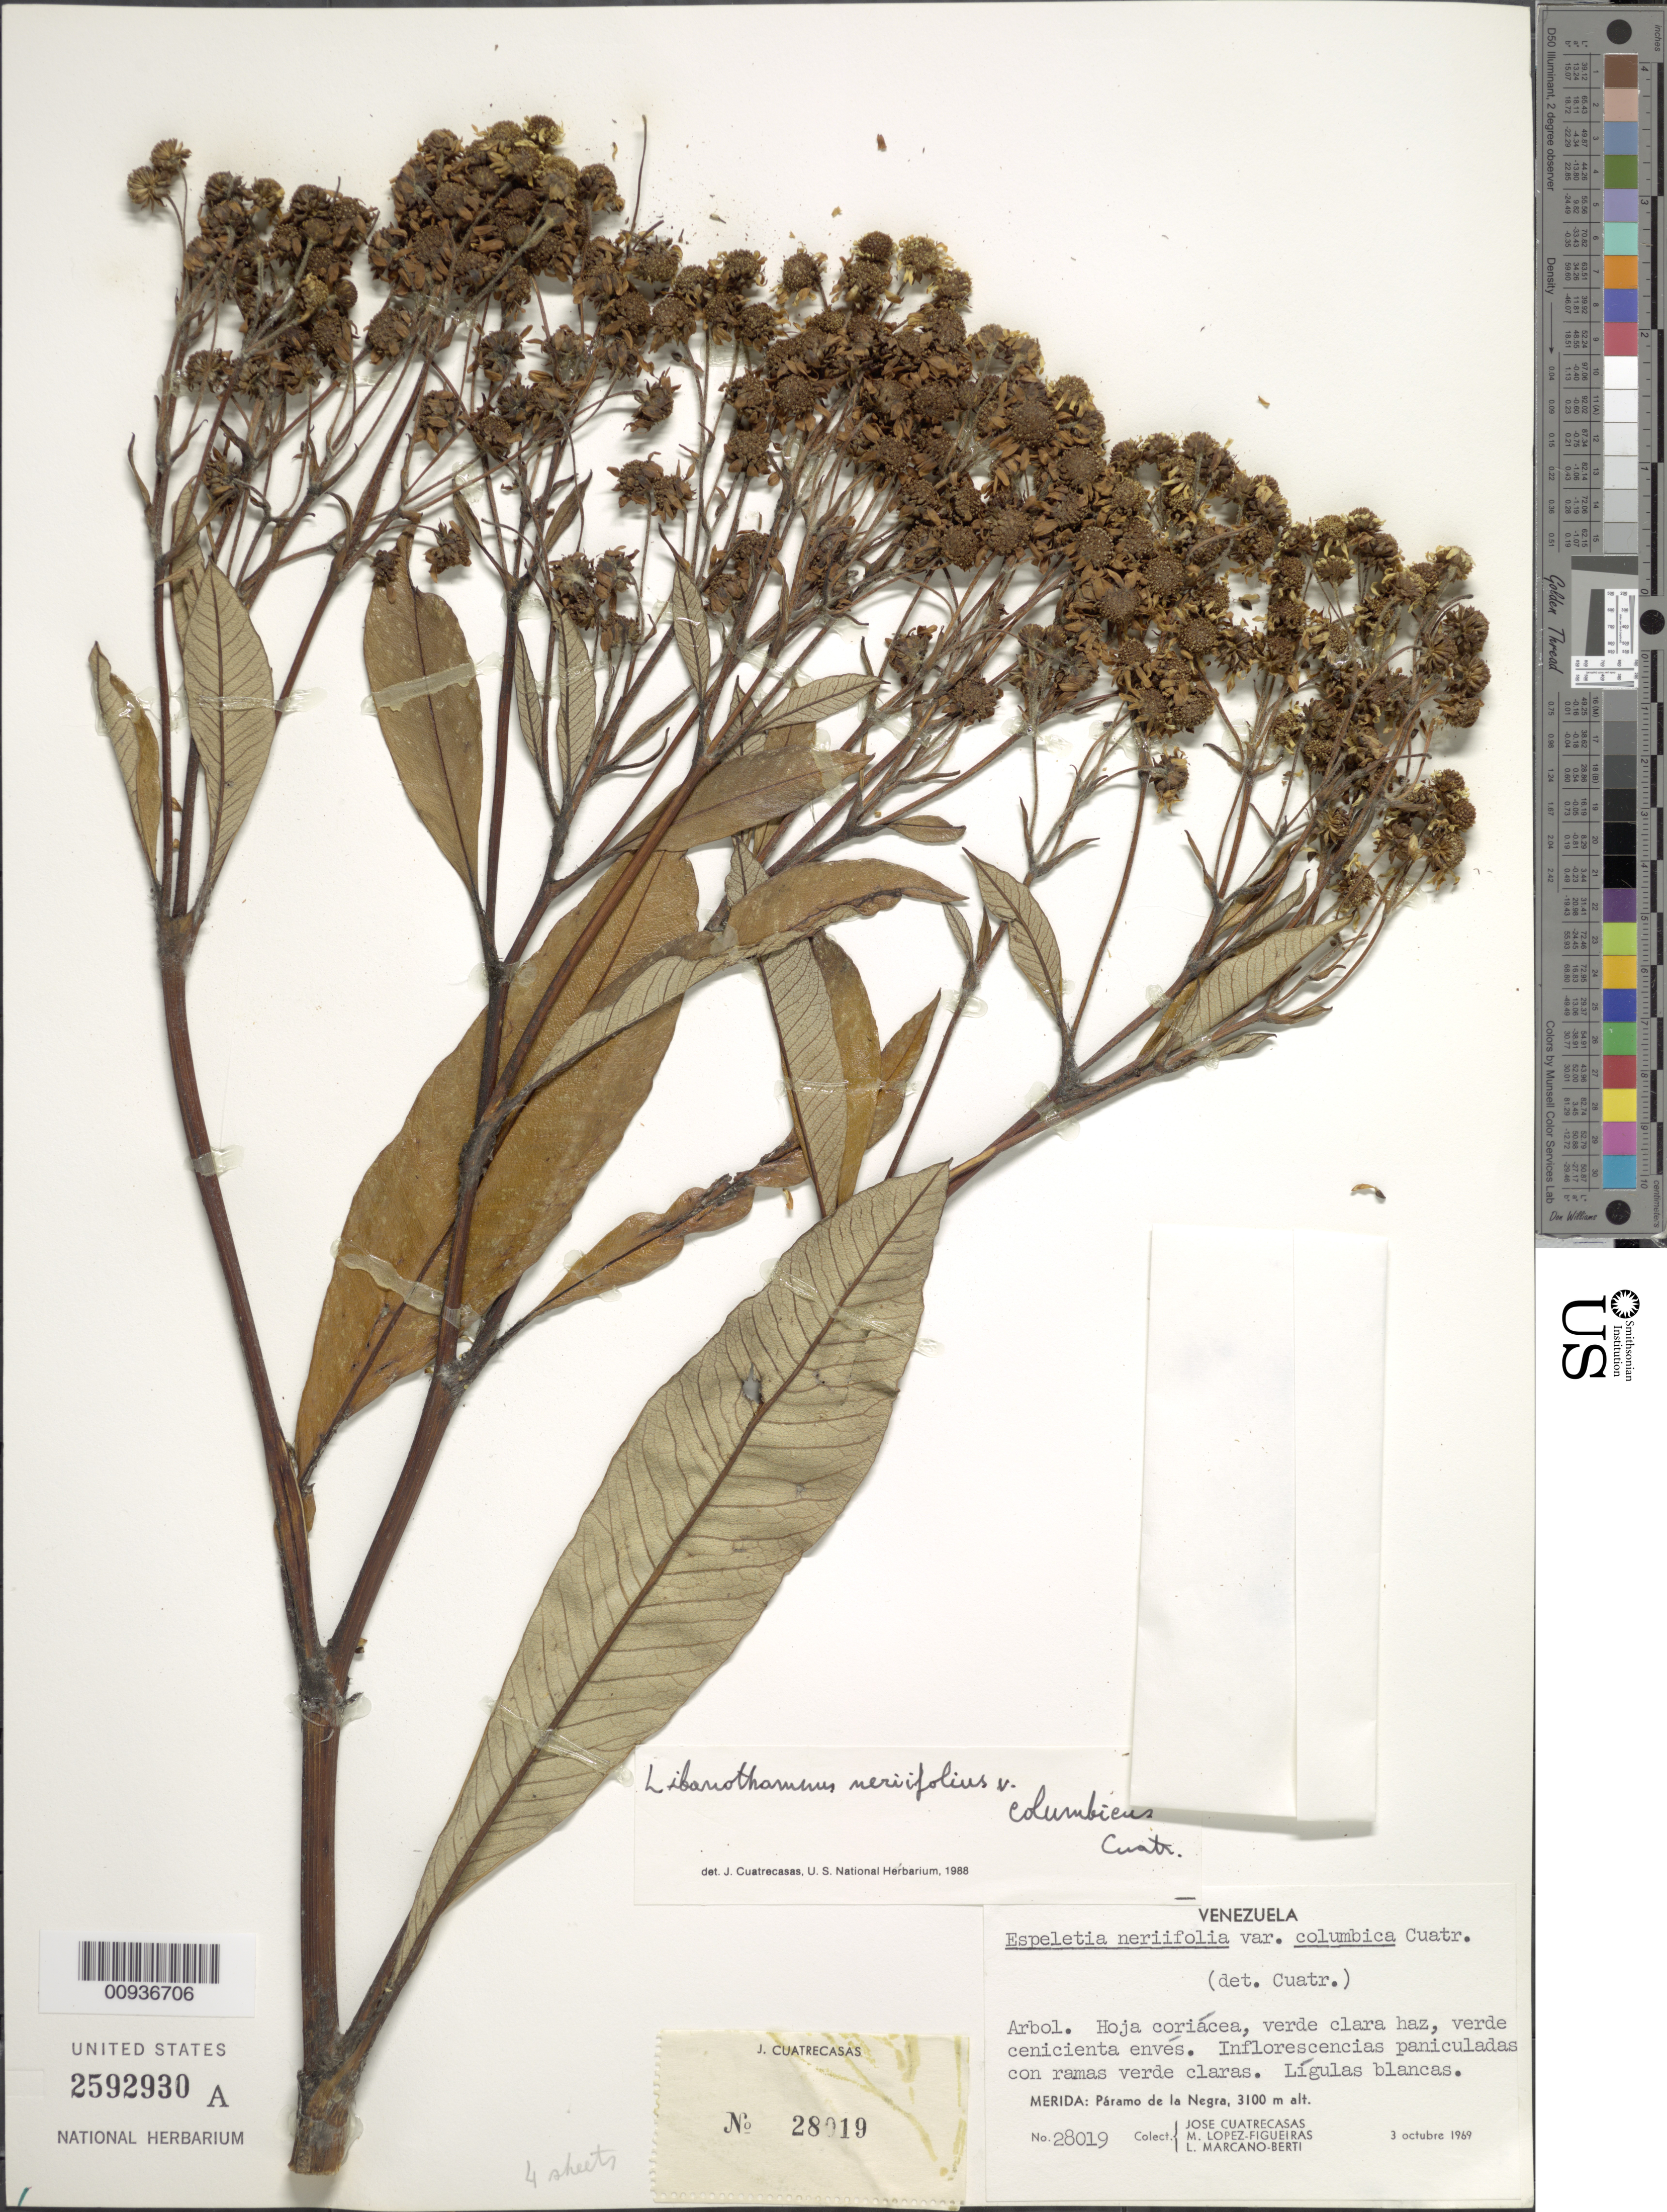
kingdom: Plantae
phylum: Tracheophyta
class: Magnoliopsida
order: Asterales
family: Asteraceae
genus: Libanothamnus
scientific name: Libanothamnus neriifolius var. columbicus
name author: (Cuatrec.) Cuatrec.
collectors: J. Cuatrecasas, M. López Figueiras & L. Marcano-Berti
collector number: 28019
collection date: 1969-10-03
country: Venezuela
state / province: Mérida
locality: Páramo de La Negra.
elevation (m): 3100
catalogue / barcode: US 2592930A